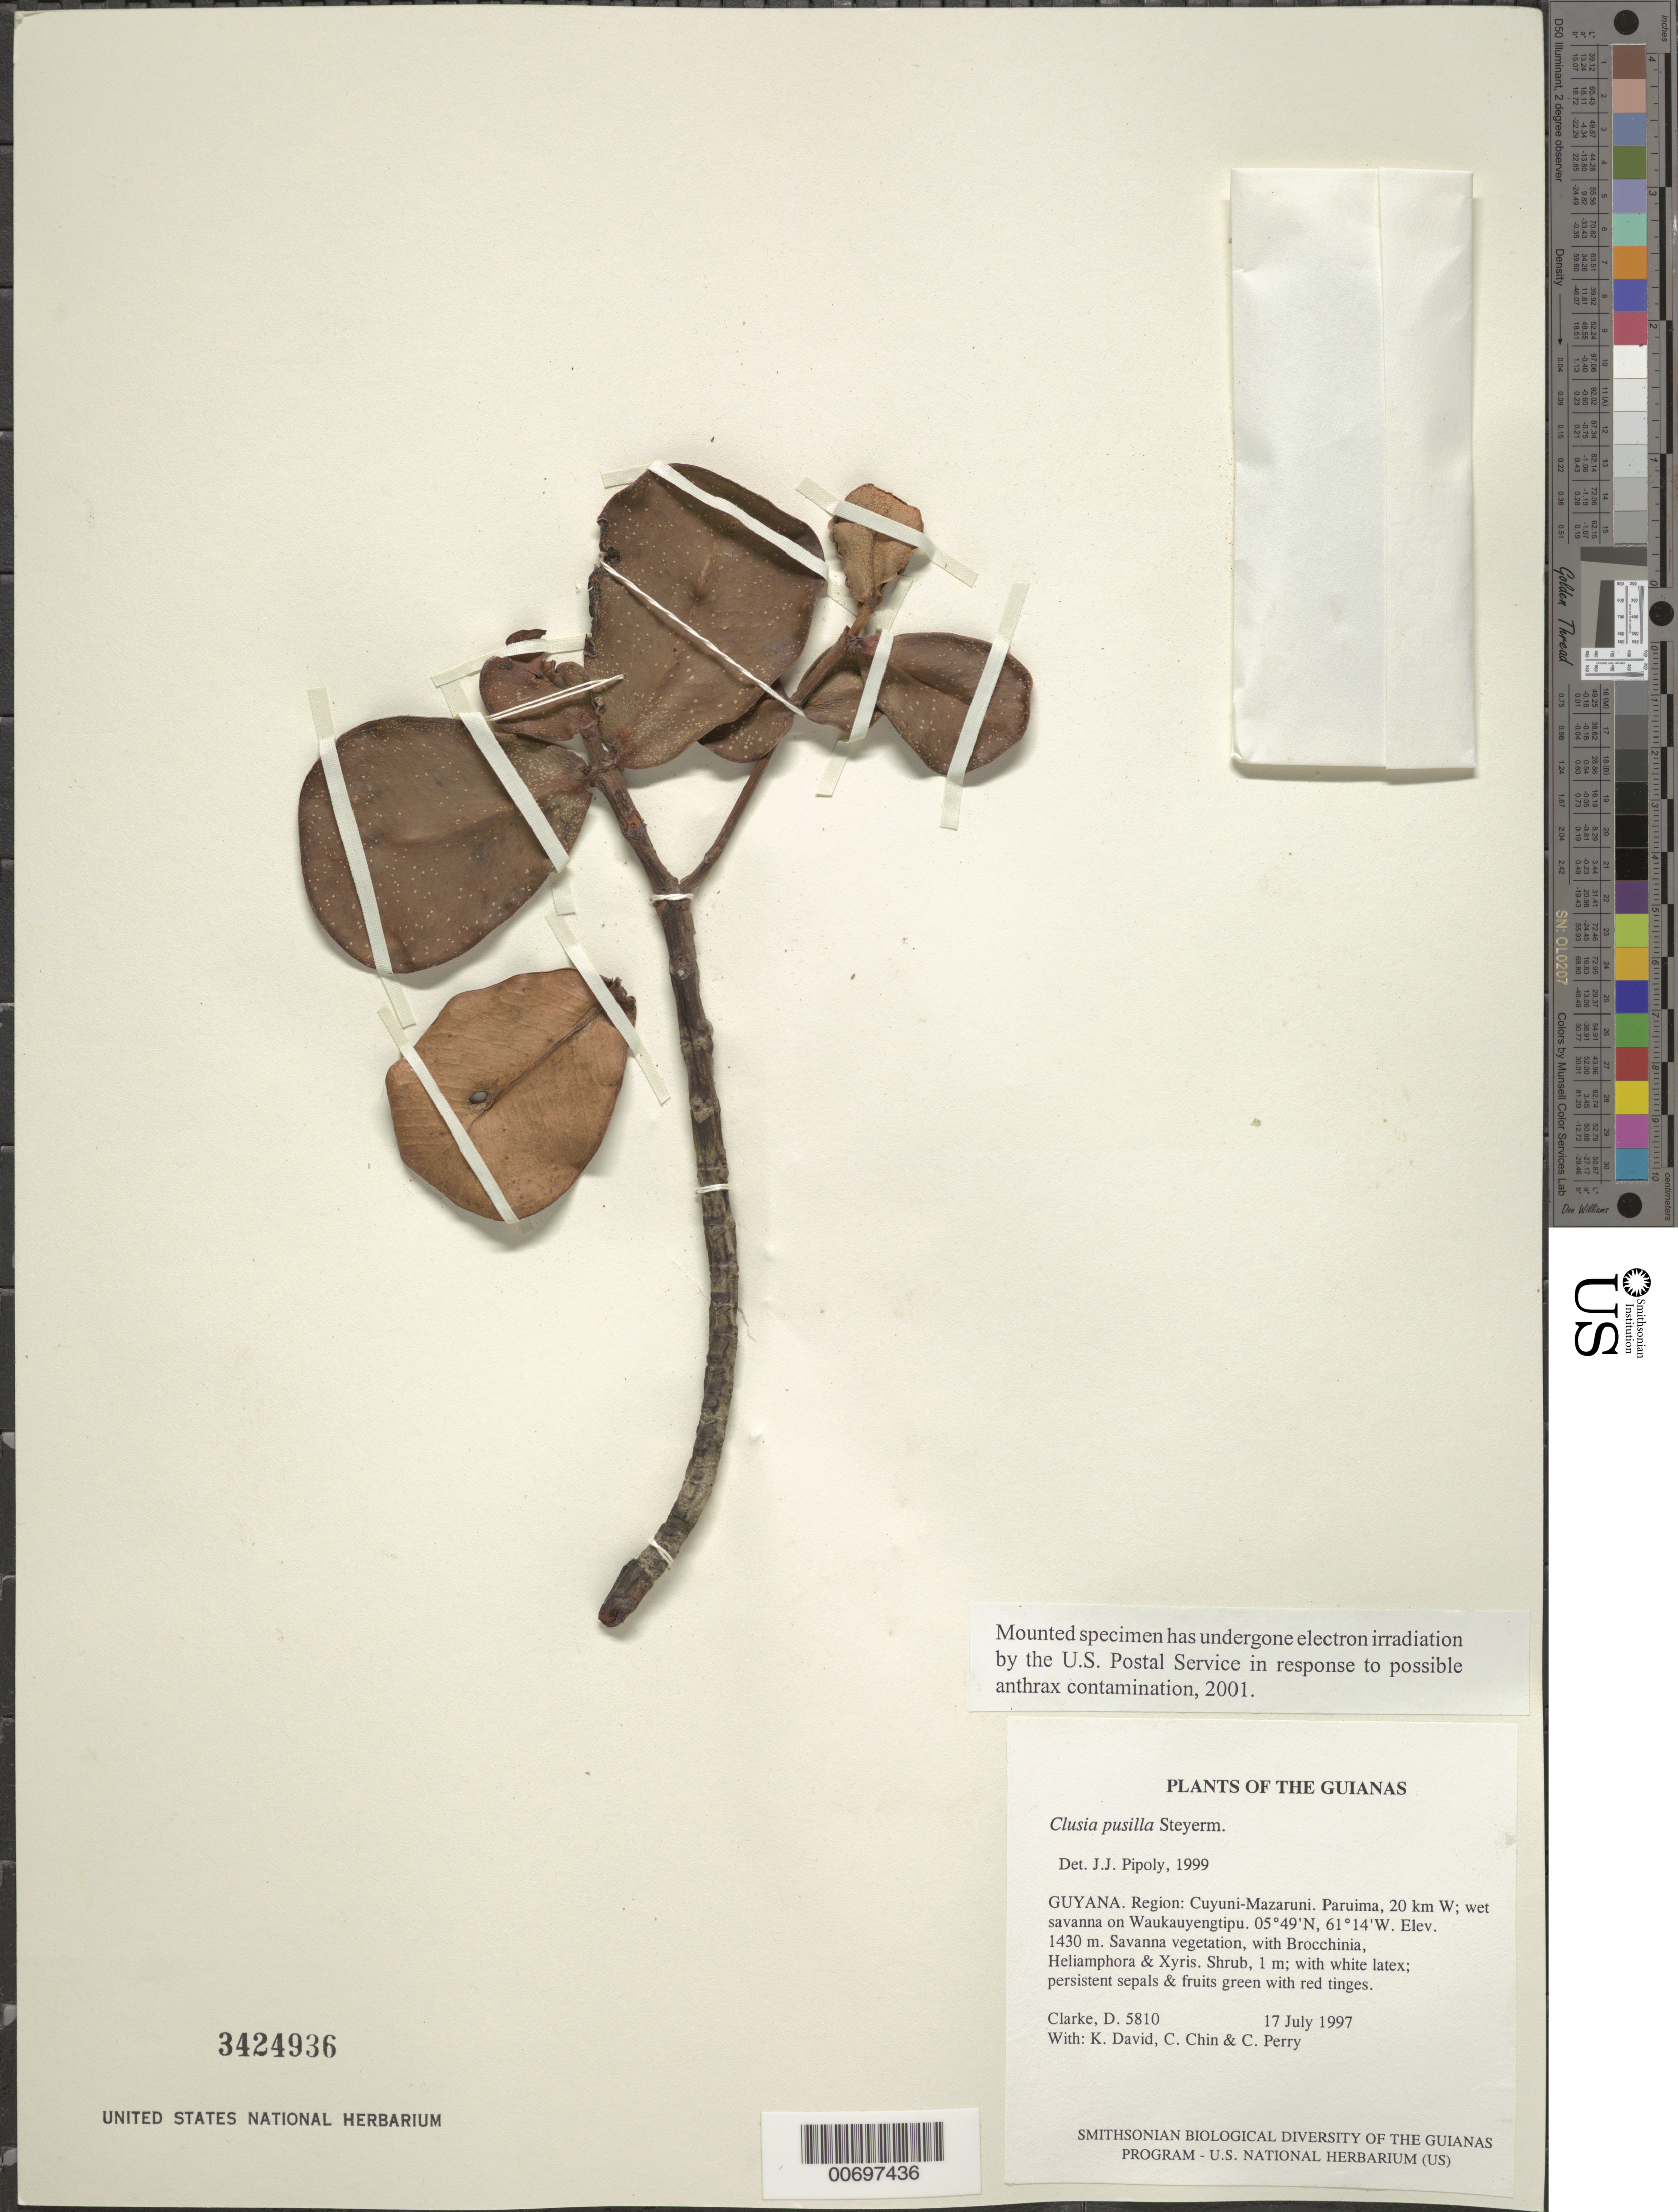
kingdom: Plantae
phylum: Tracheophyta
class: Magnoliopsida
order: Malpighiales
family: Clusiaceae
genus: Clusia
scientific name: Clusia pusilla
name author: Steyerm.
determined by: Pipoly, J. J., III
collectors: H. D. Clarke, K. David, C. Chin & C. Perry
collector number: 5810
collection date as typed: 17 July 1997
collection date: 1997-07-17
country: Guyana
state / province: Cuyuni-Mazaruni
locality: Paruima, 20 km W; wet savanna on Waukauyengtipu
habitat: Savanna vegetation, with Brocchinia, Heliamphora & Xyris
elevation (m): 1430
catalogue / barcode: US 3424936